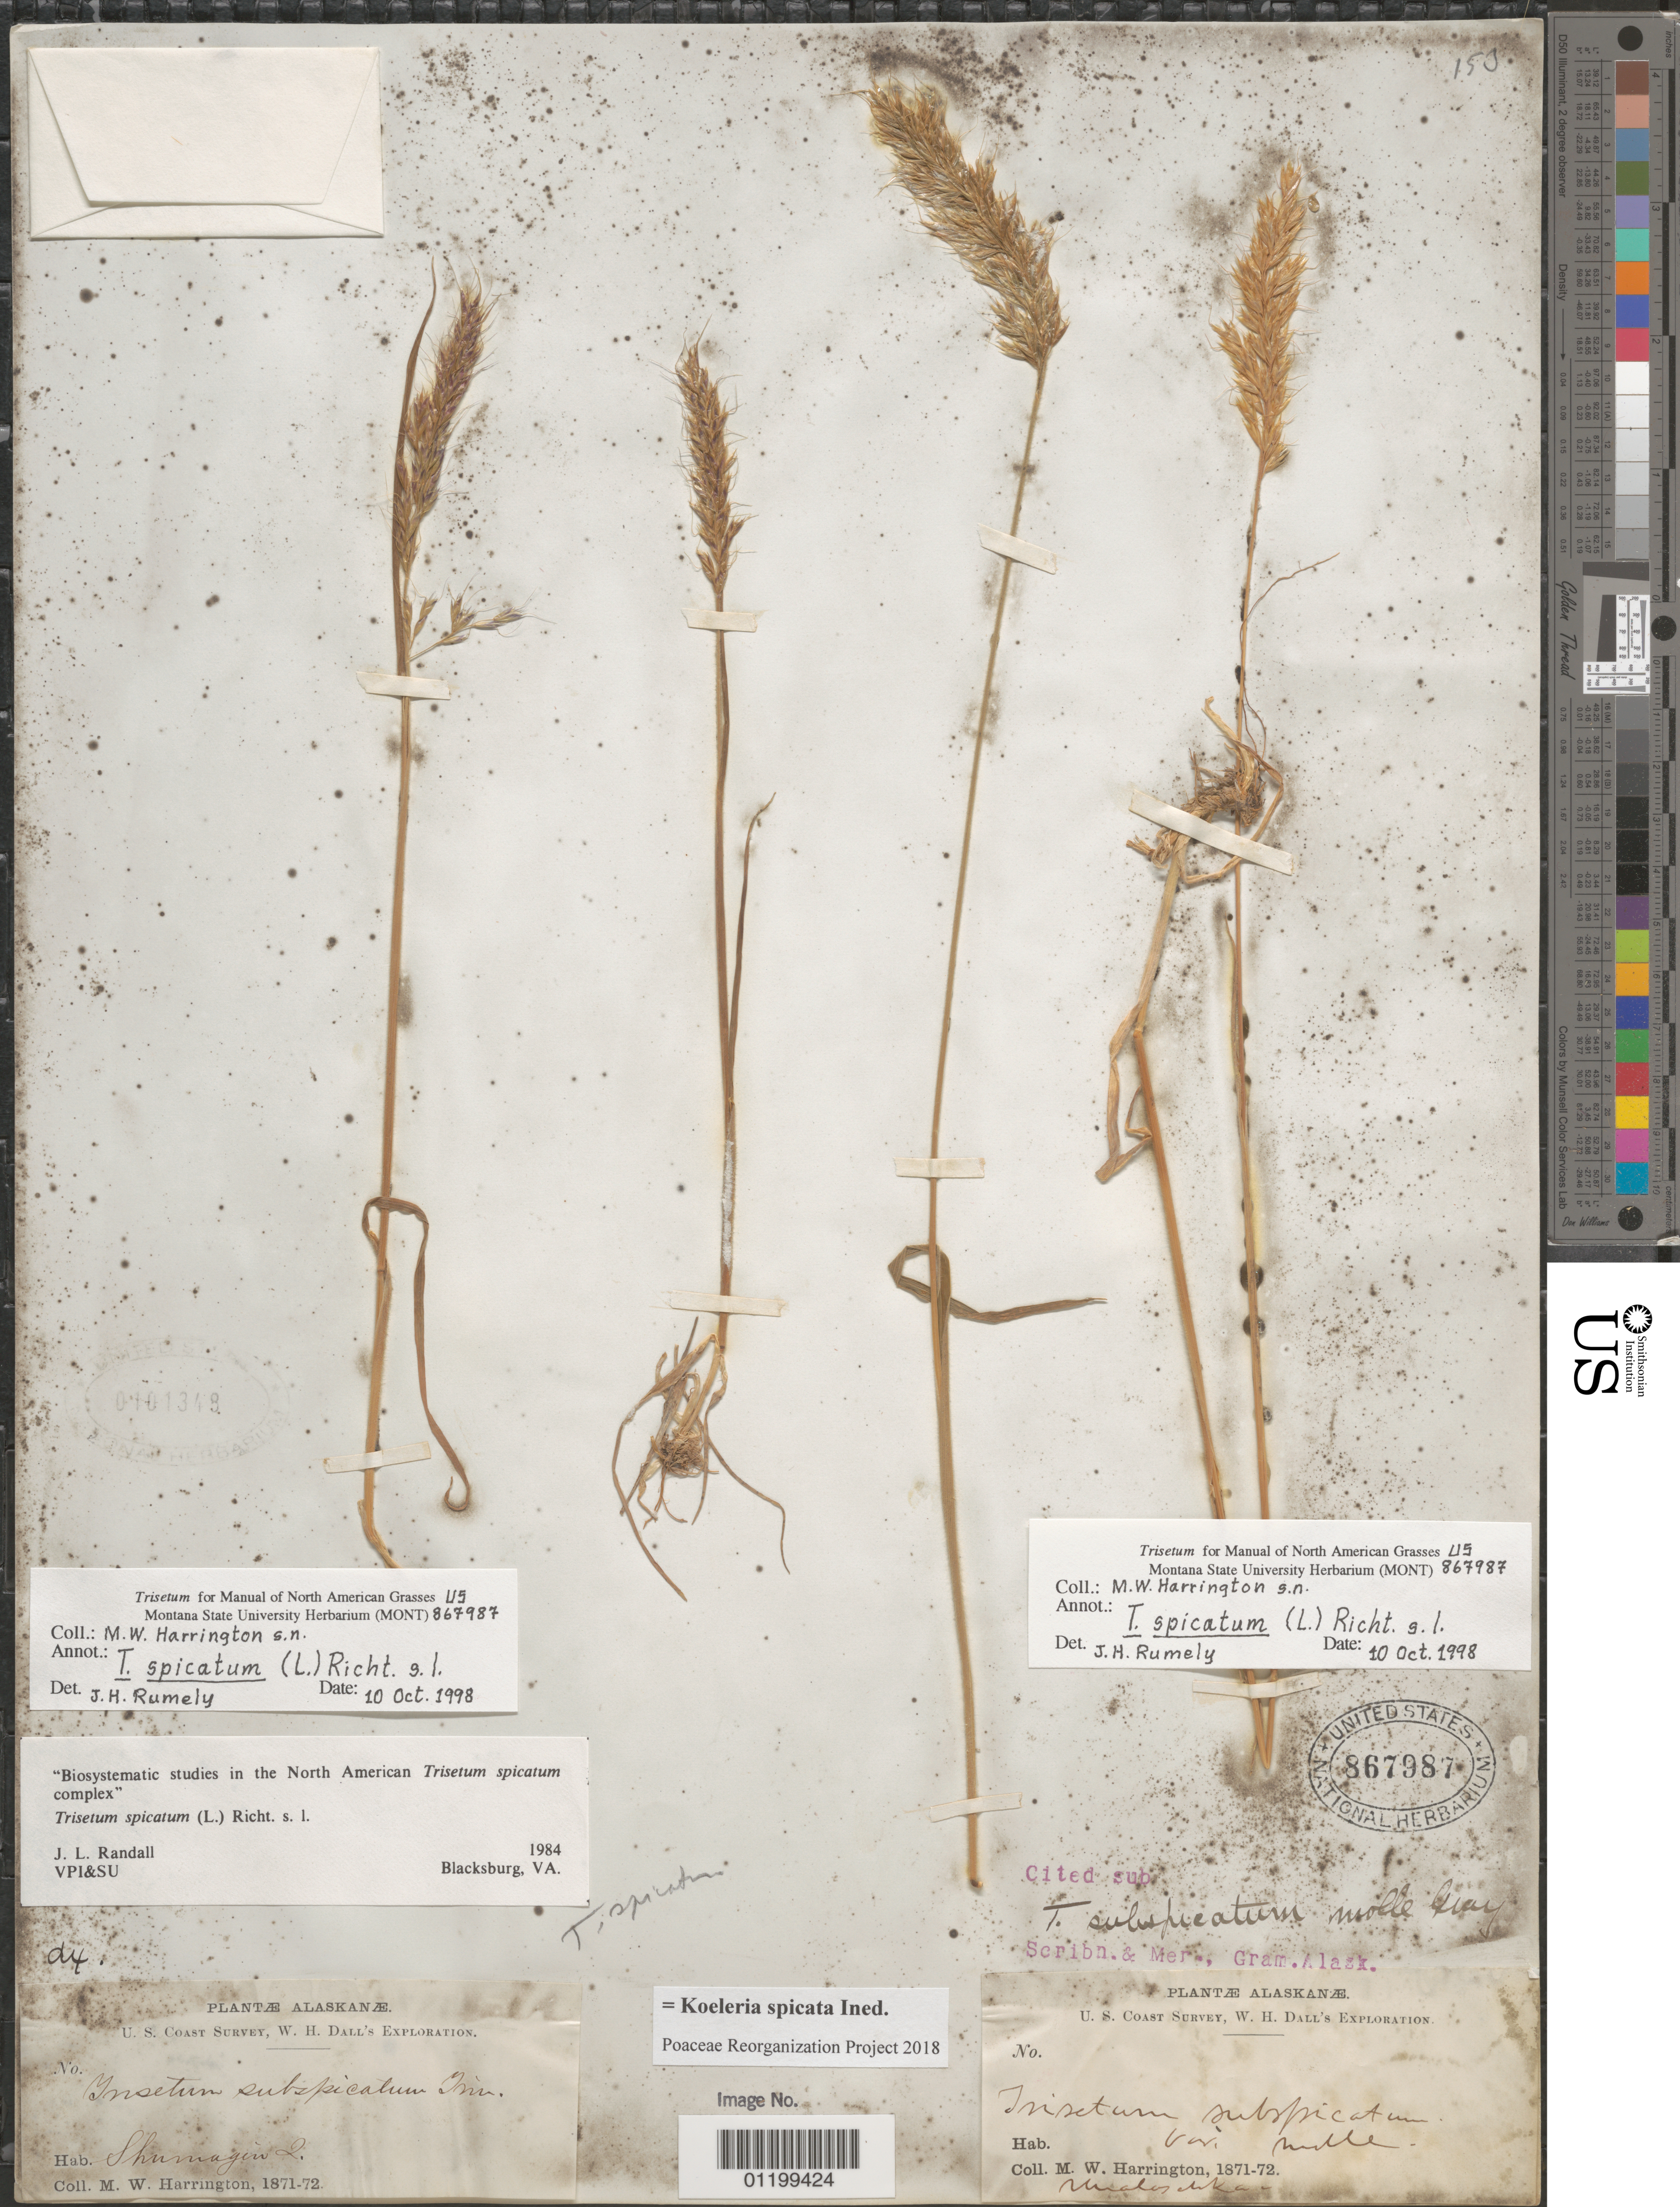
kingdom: Plantae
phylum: Tracheophyta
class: Liliopsida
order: Poales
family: Poaceae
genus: Koeleria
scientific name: Koeleria spicata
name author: (L.) Barberá et al.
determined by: Poaceae Reorganization Project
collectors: M. W. Harrington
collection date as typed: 1871 to -- --- 1872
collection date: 1871/1872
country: United States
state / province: Alaska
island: Shumagin Islands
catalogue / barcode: US 101348-2